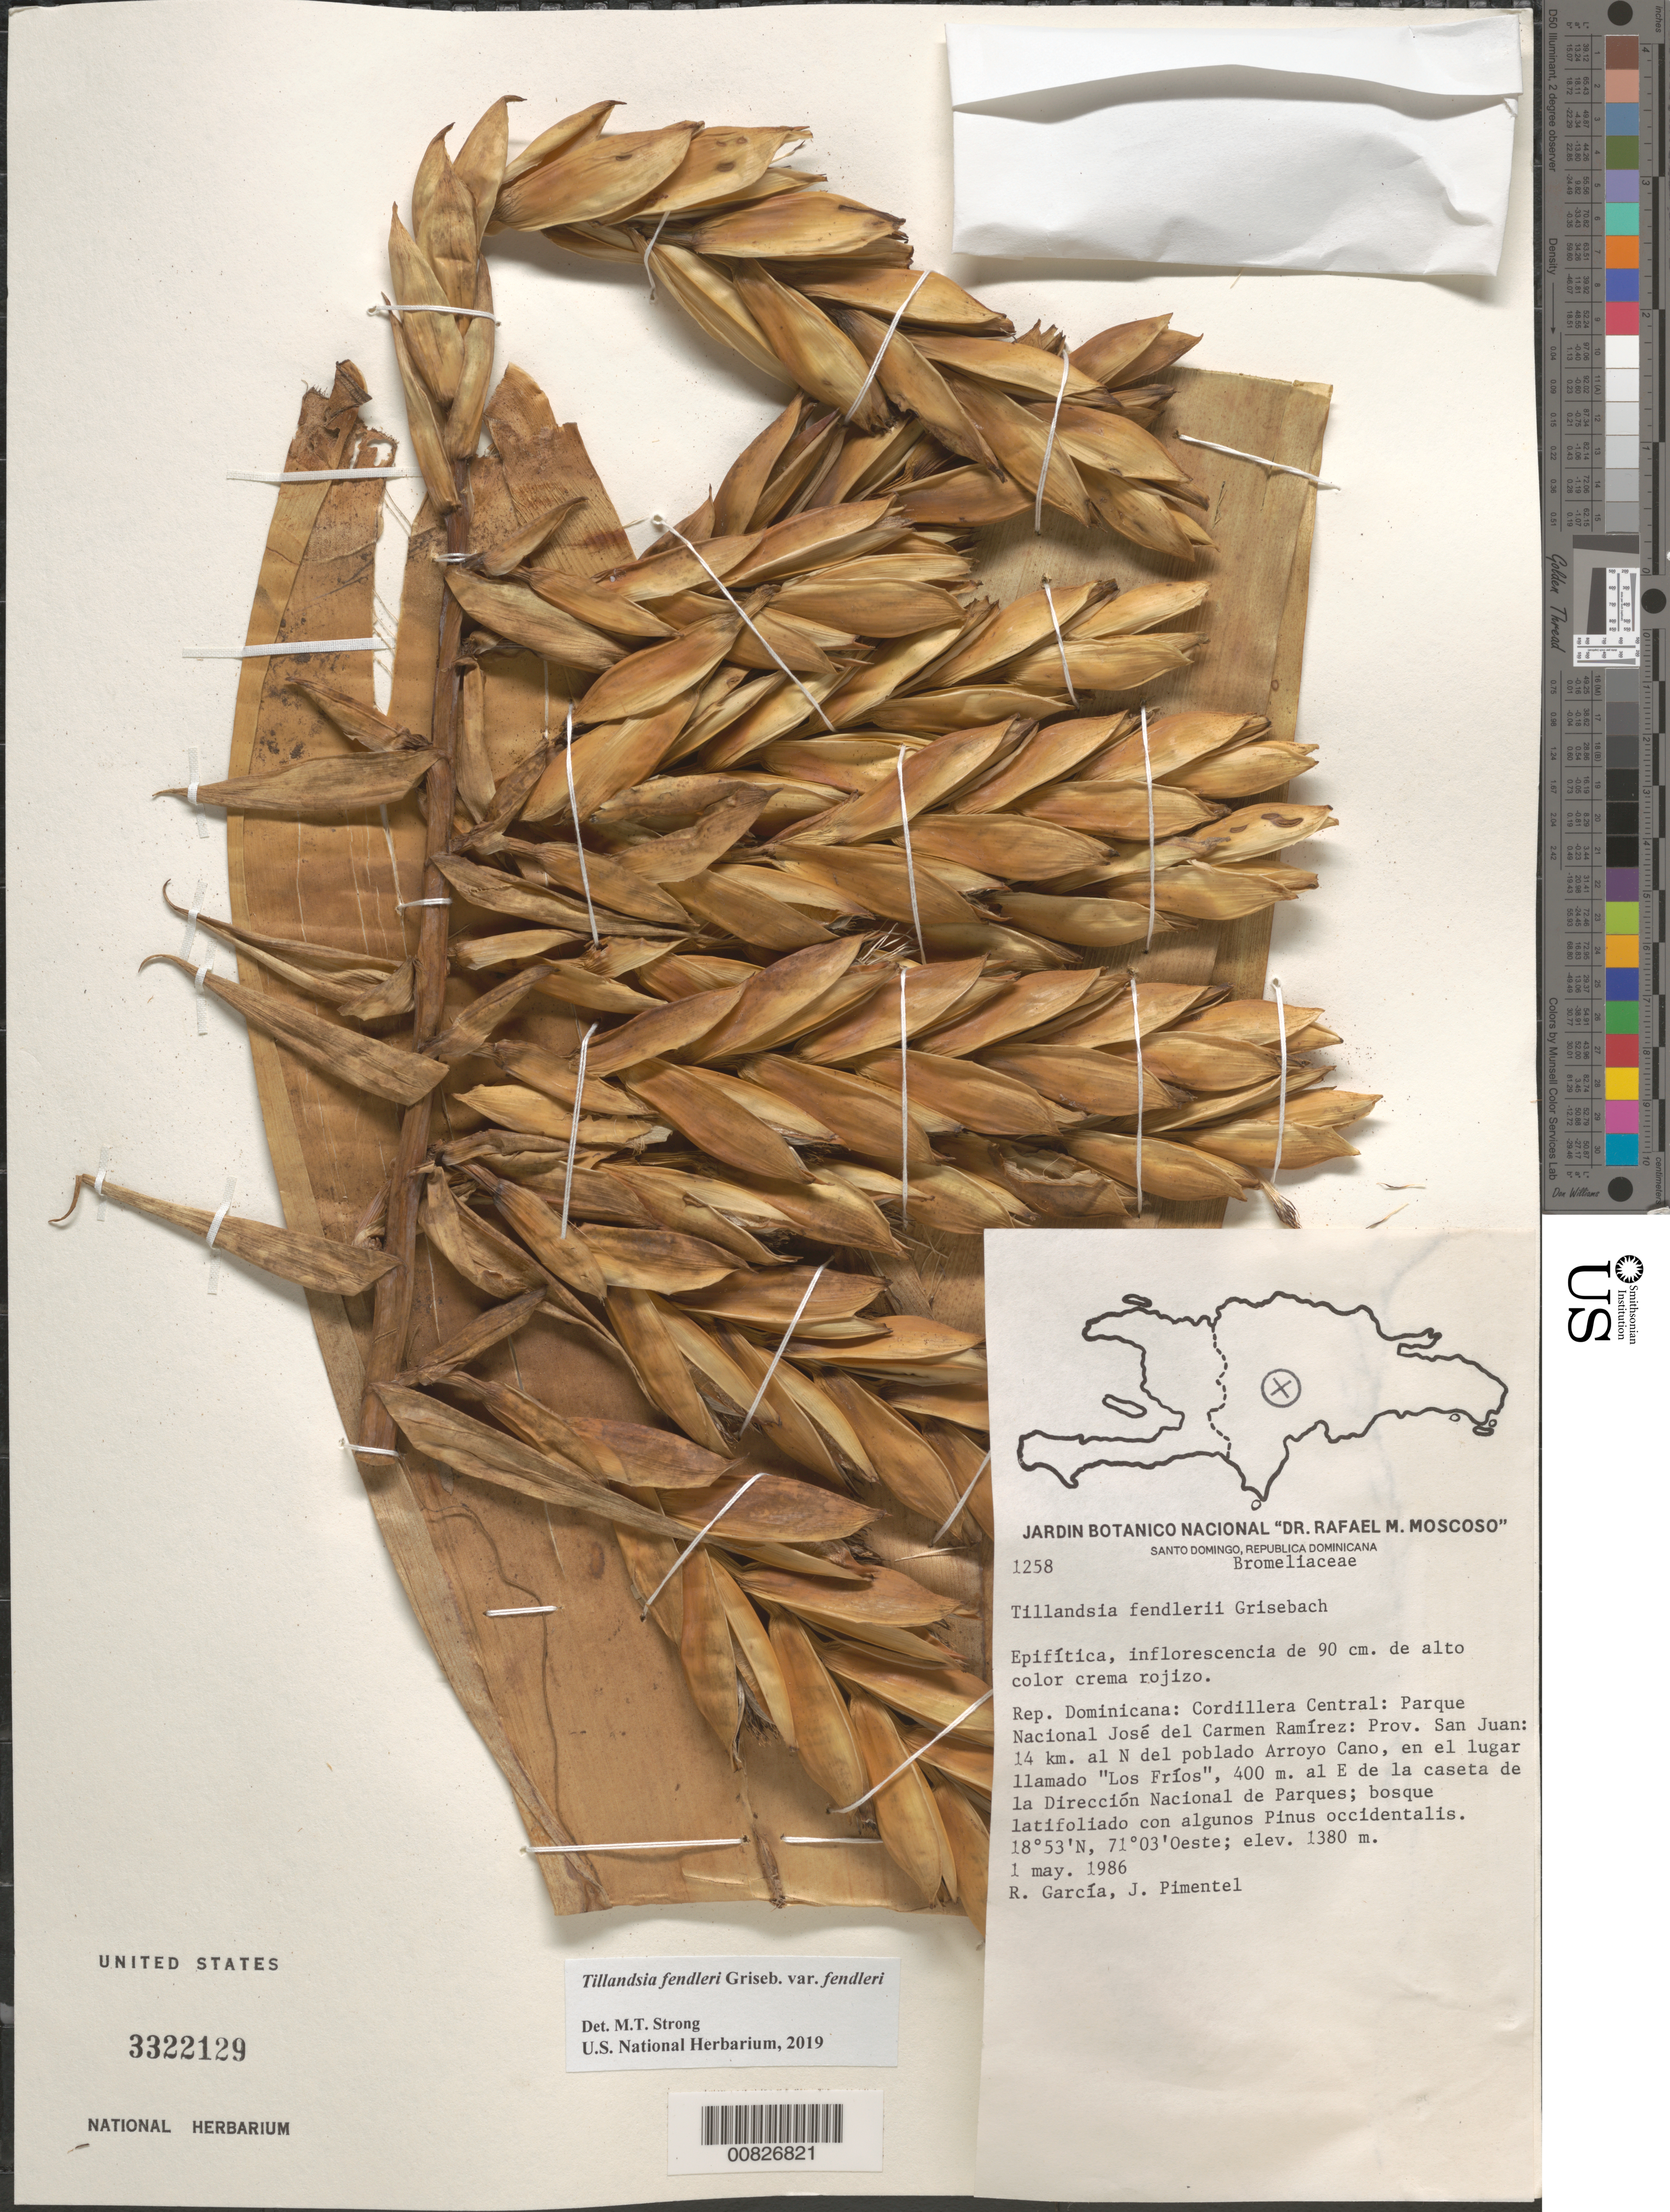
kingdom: Plantae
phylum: Tracheophyta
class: Liliopsida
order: Poales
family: Bromeliaceae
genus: Tillandsia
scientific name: Tillandsia fendleri var. fendleri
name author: Griseb.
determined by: Strong, Mark T., (BOT), Smithsonian Institution - National Museum of Natural History (UNITED STATES)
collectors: R. G. García & J. Pimentel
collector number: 1258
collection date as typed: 01 May 1986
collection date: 1986-05-01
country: Dominican Republic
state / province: San Juan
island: Hispaniola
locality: Cordillera Central: Parque Nacional José del Carmen Ramírez: 14 km. al N del poblado Arroyo Cano, en el lugar llamado "Los Fríos", 400 m. al E de la caseta de la Dirección Nacional de Parques.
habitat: Bosque latifoliado con algunos Pinus occidentalis.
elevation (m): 1380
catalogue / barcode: US 3322129